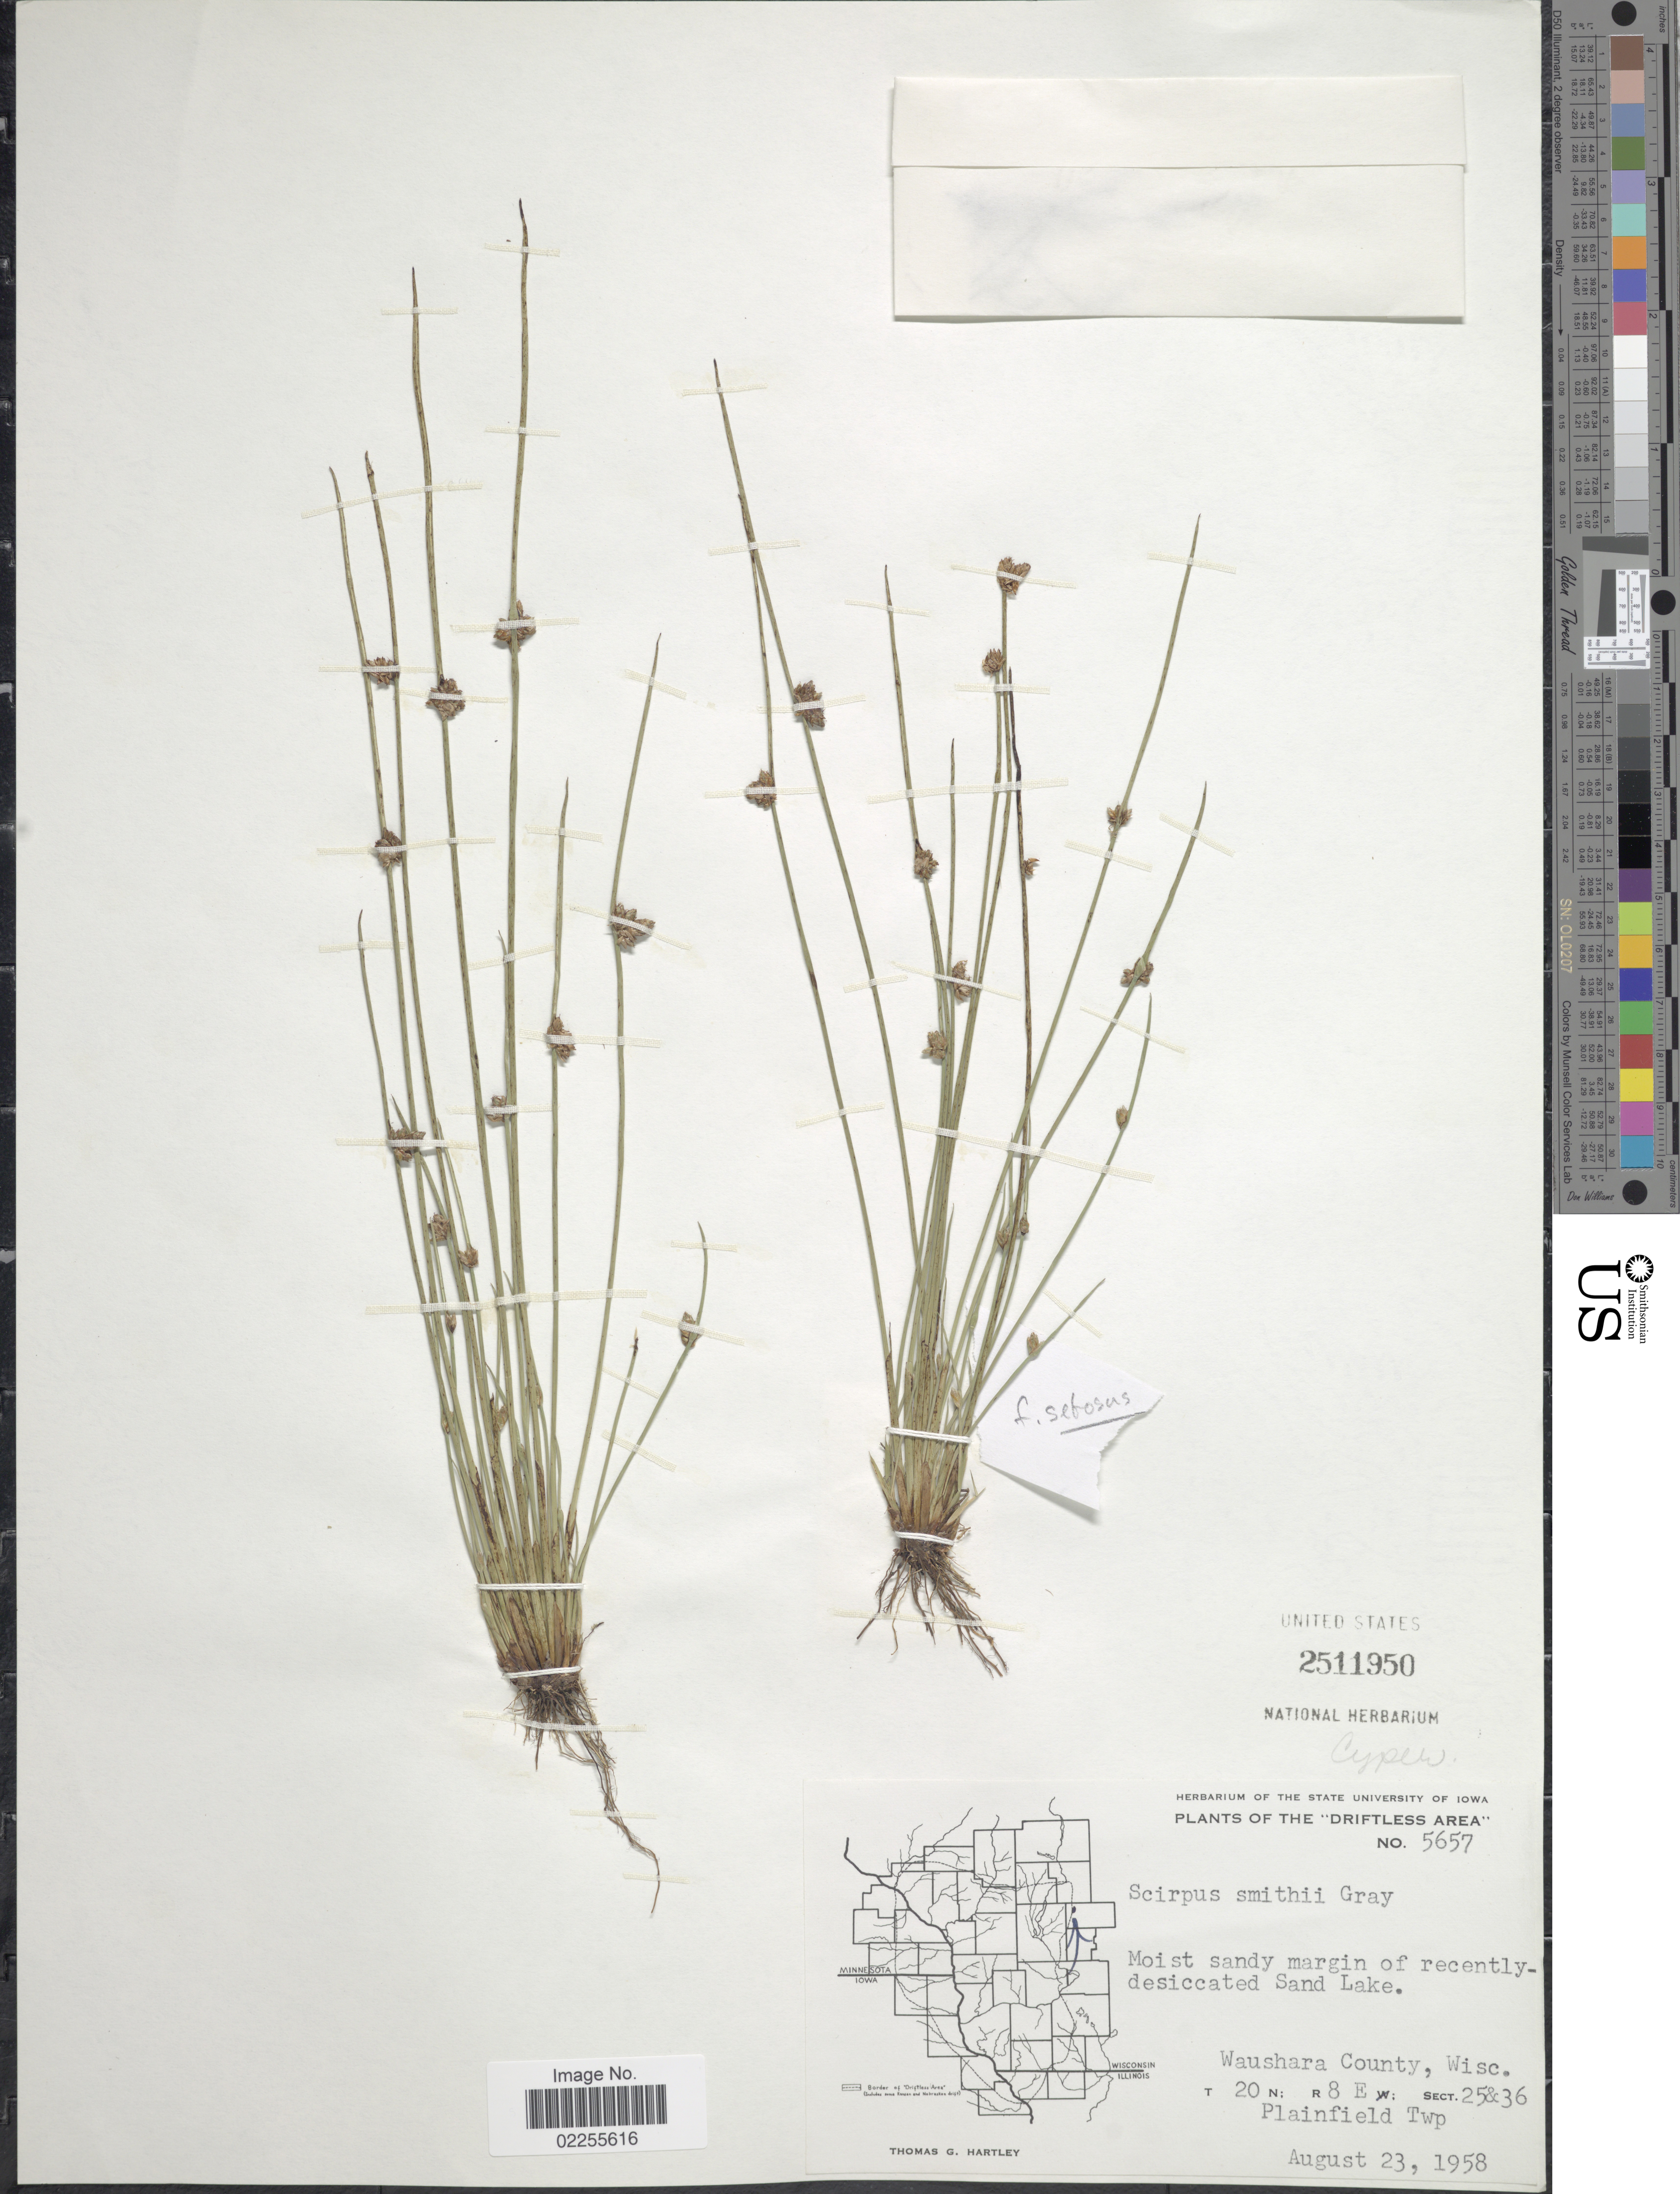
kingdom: Plantae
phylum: Tracheophyta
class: Liliopsida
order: Poales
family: Cyperaceae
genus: Schoenoplectus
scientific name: Schoenoplectus smithii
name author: (A. Gray) Soják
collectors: T. G. Hartley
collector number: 5657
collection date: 1958-08-23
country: United States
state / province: Wisconsin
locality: The "Driftless Area", moist sandy margin of recently desiccated Sand Lake, Waushara County, T20N: R8E: Sect25&36, Plainfield Twp.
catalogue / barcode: US 2511950